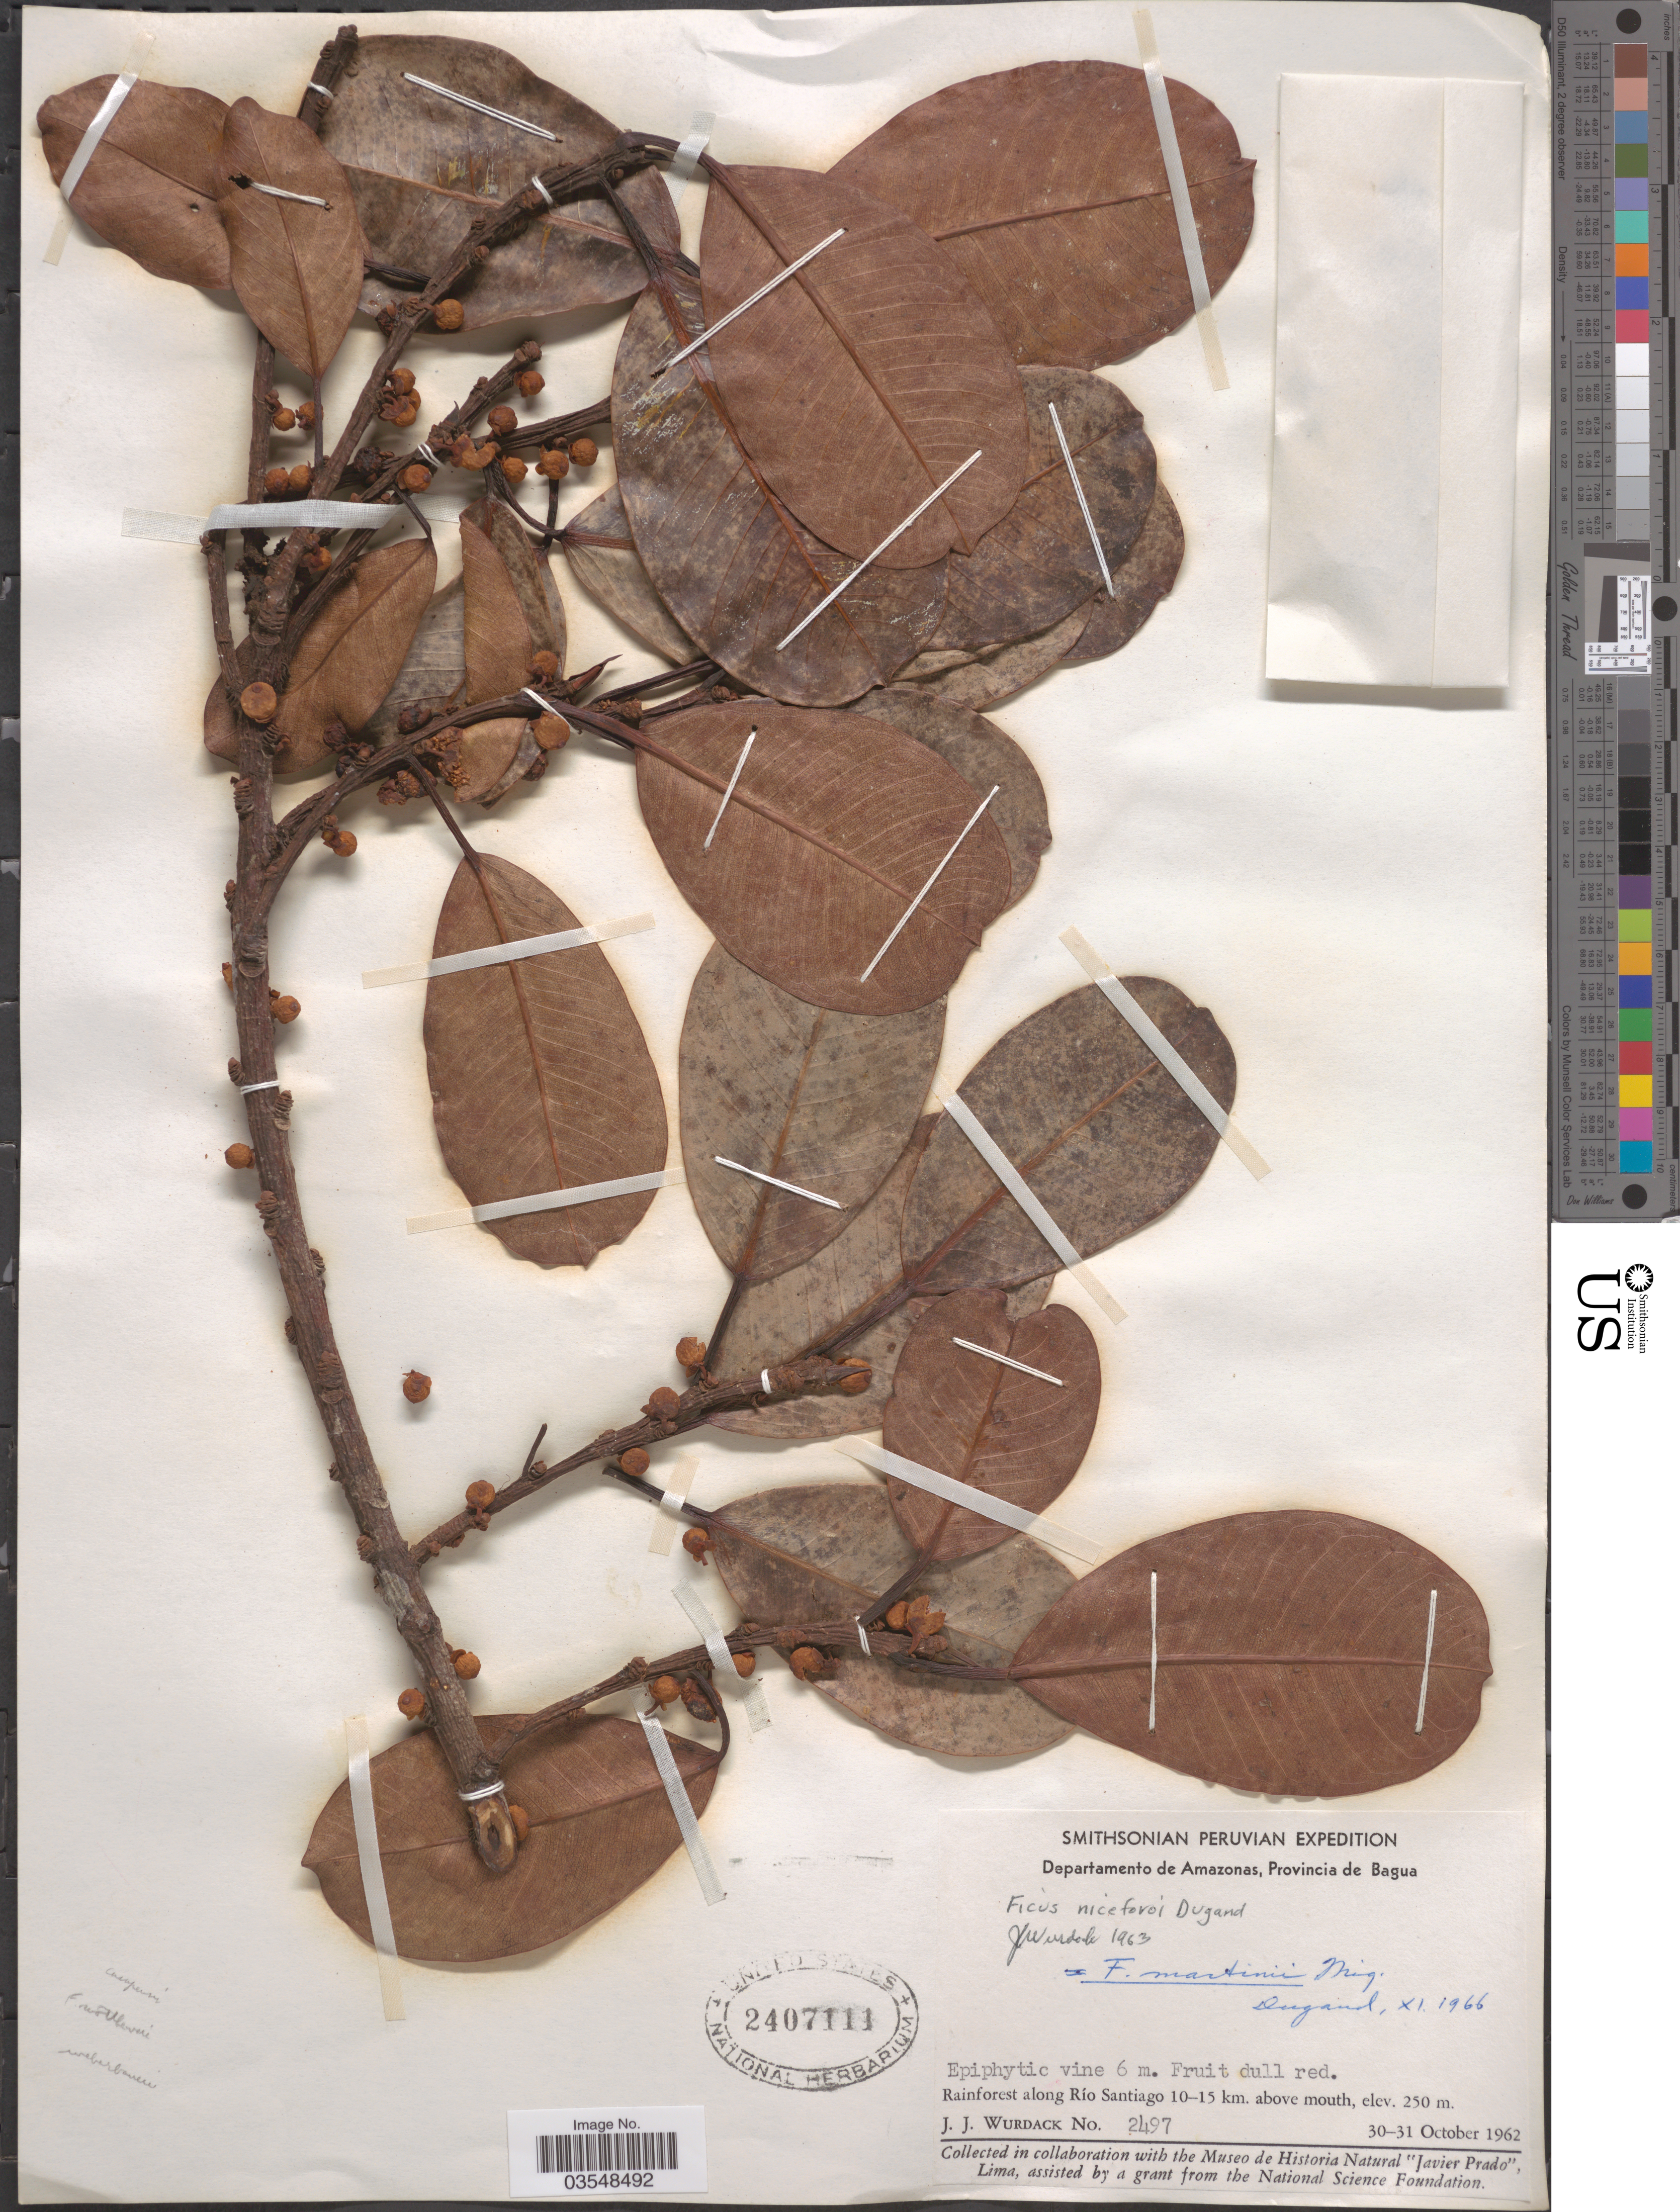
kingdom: Plantae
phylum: Tracheophyta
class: Magnoliopsida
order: Rosales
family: Moraceae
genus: Ficus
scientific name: Ficus guianensis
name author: Desv. ex Ham.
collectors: J. J. Wurdack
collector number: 2497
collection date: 1962-10-30/1962-10-31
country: Peru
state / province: Amazonas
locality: Departamento de Amazonas, Provincia de Bagua. Rainforest along Río Santiago 10-15 km. above mouth.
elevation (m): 250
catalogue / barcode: US 2407111